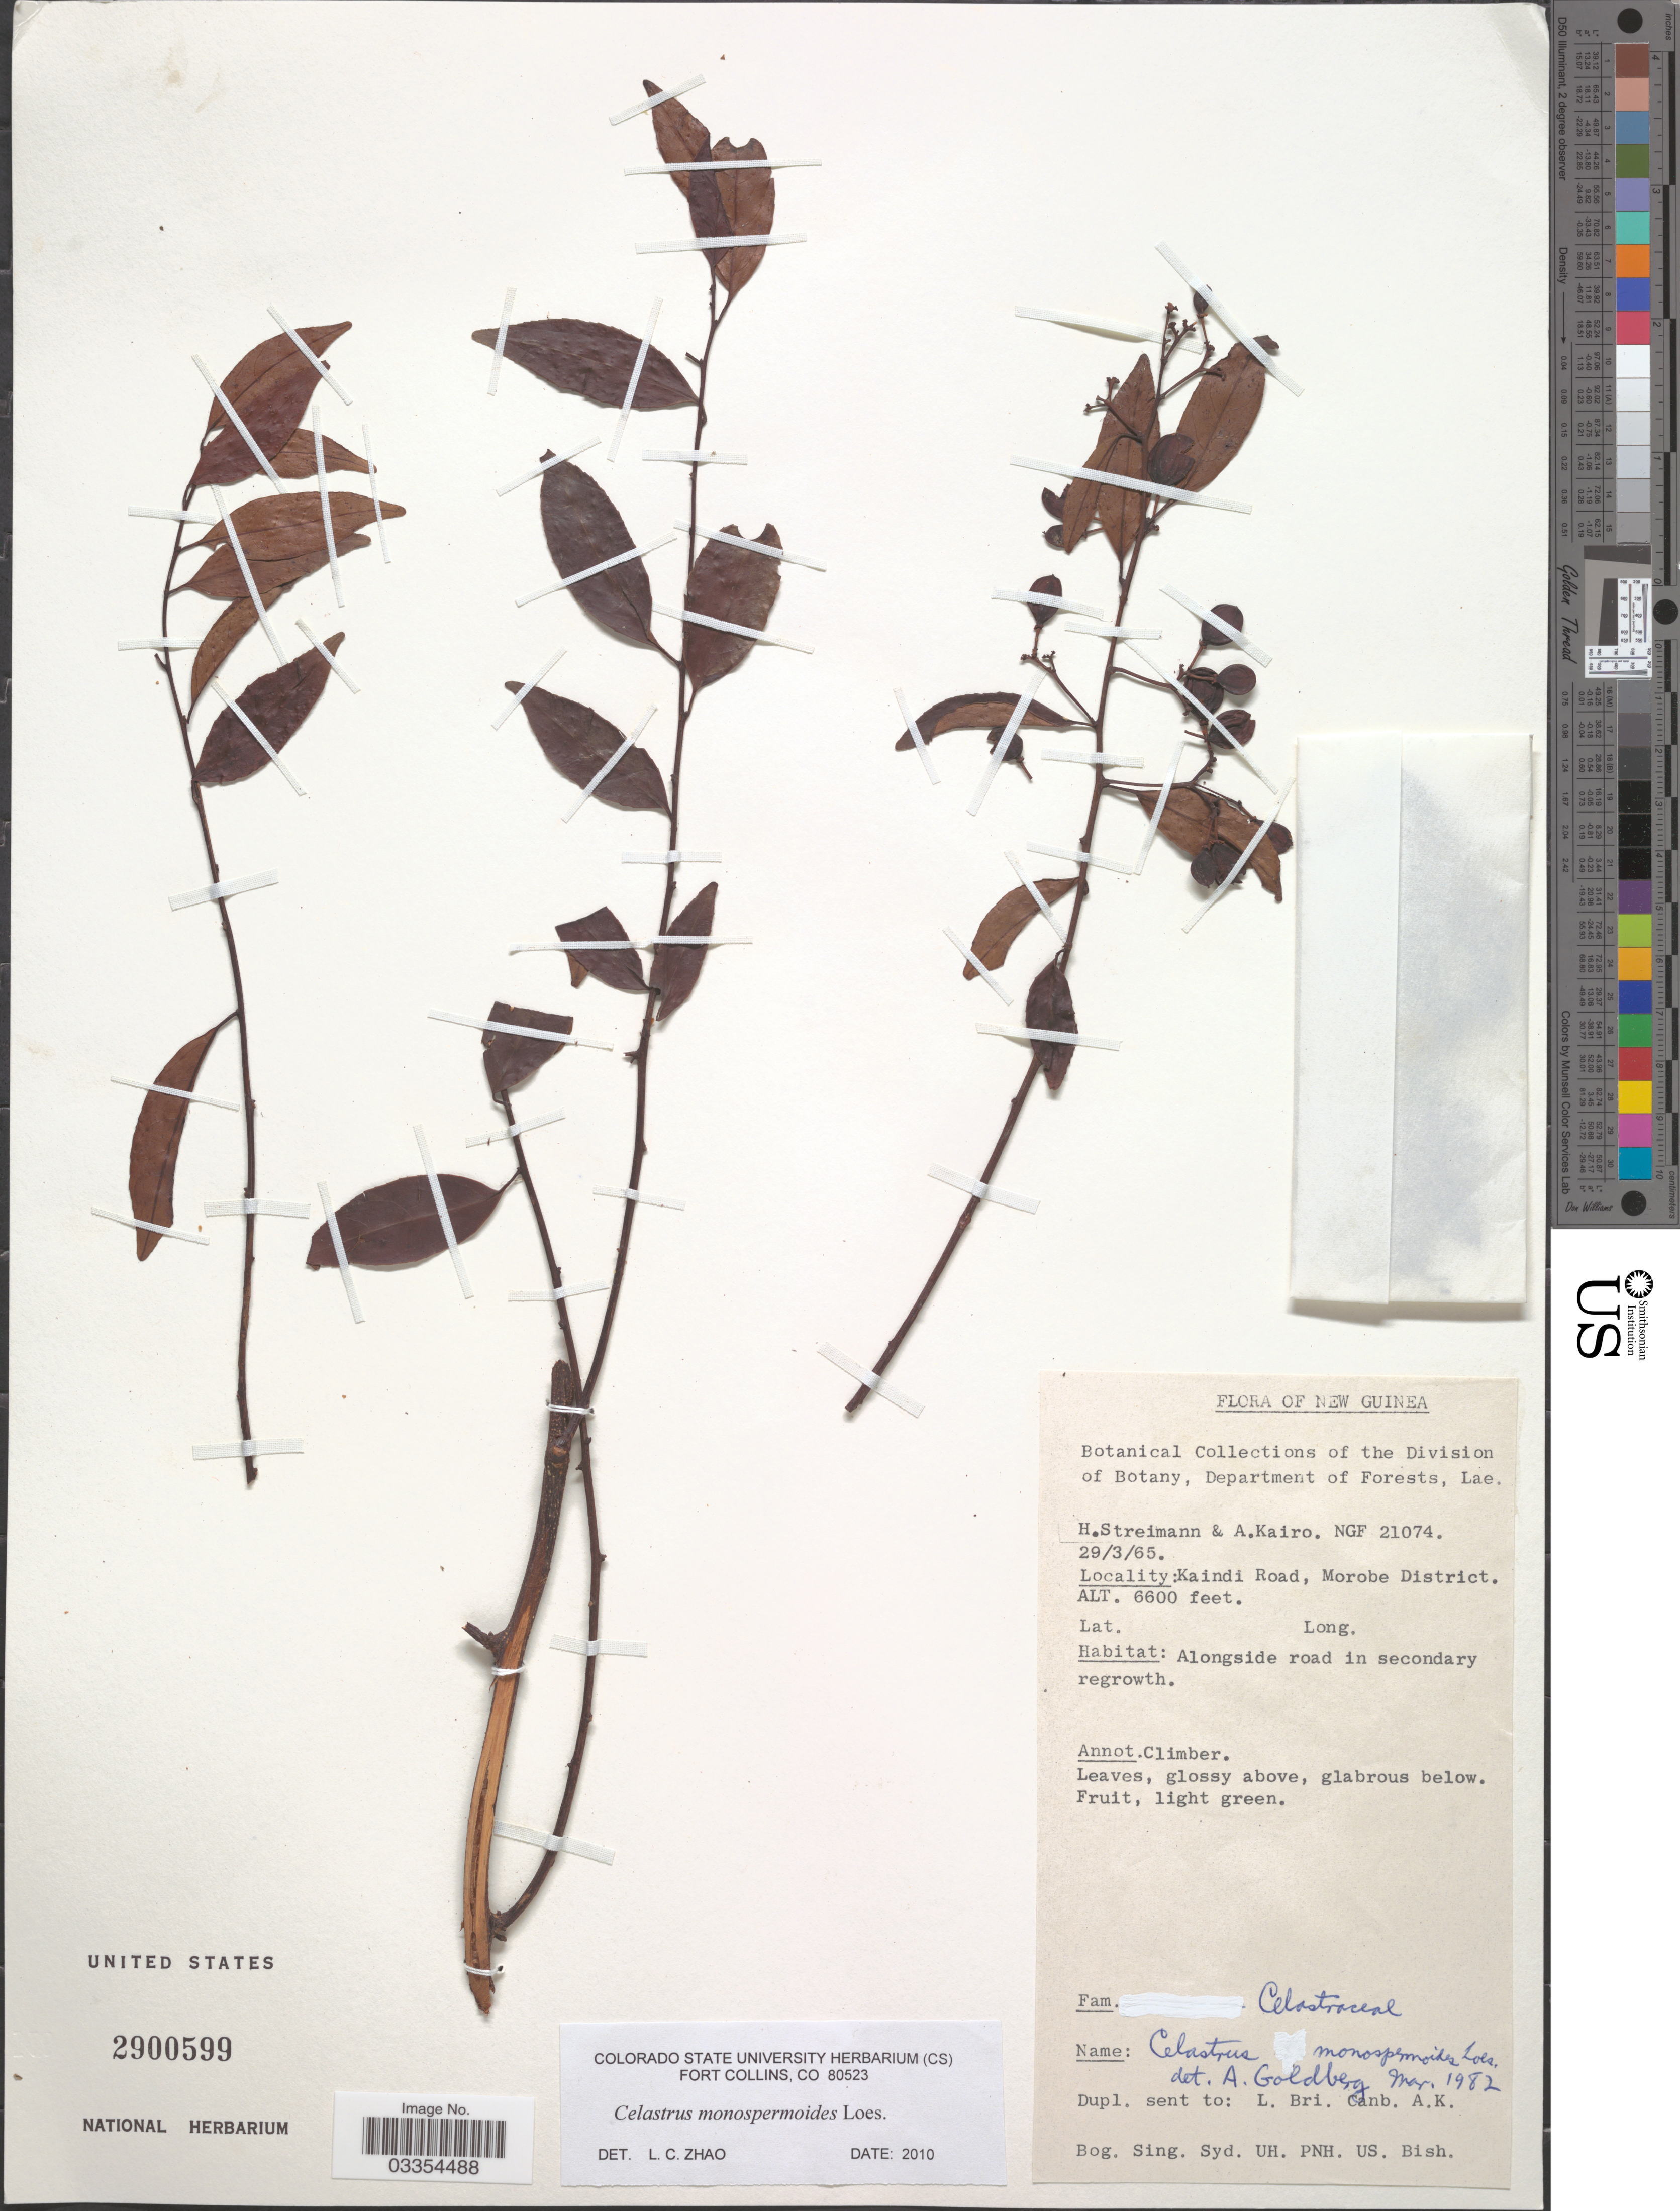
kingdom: Plantae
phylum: Tracheophyta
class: Magnoliopsida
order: Celastrales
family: Celastraceae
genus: Celastrus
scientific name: Celastrus monospermoides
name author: Loes.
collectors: H. Streimann & A. Kairo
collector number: NGF21074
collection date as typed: Transcribed d/m/y: 29/3/65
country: Papua New Guinea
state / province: Morobe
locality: New Guinea, Kaindi Road, Morobe District.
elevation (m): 2012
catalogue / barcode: US 2900599